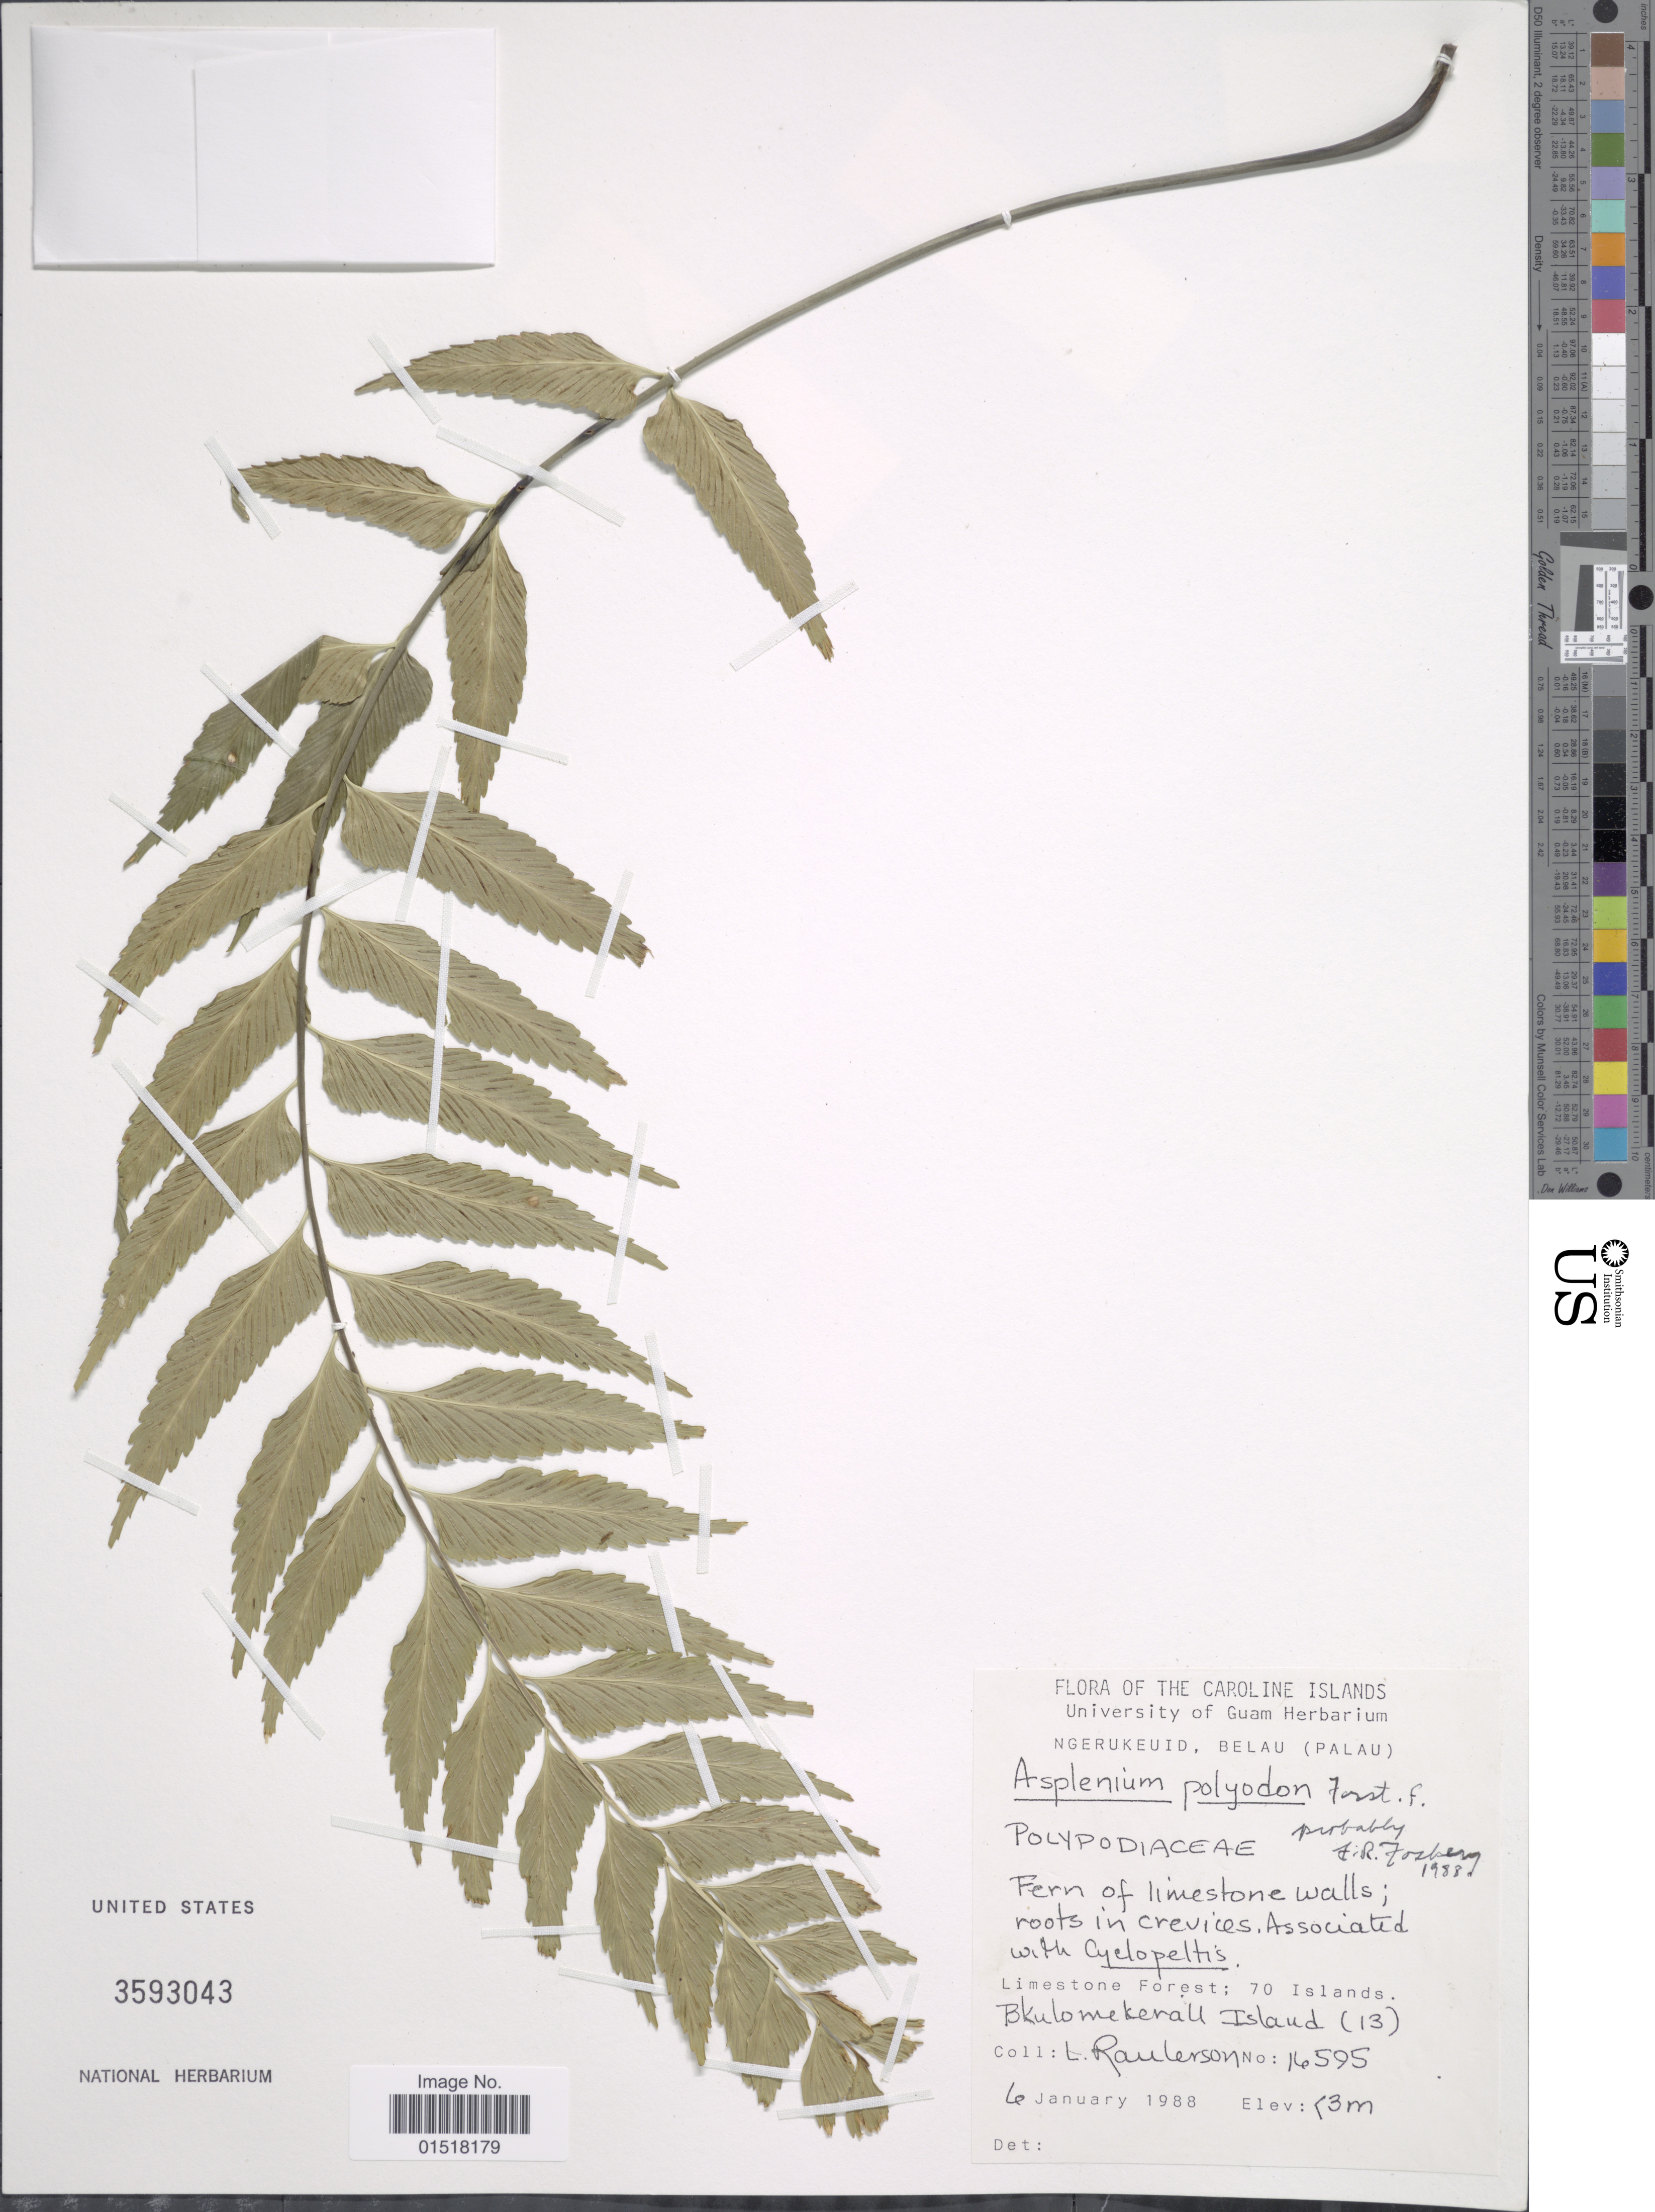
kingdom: Plantae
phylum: Tracheophyta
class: Polypodiopsida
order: Polypodiales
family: Aspleniaceae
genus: Asplenium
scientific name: Asplenium polyodon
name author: G. Forst.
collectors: L. Raulerson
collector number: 16595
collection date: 1988-01-06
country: Palau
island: Ngerukeuid [Orukuizu]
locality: Caroline Islands. Ngerukeuid, Belau (Palau). Fern of limestone walls; roots in crevices. Limestone Forest; 70 Islands. Bkulomekerall Island (13).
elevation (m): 3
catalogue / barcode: US 3593043